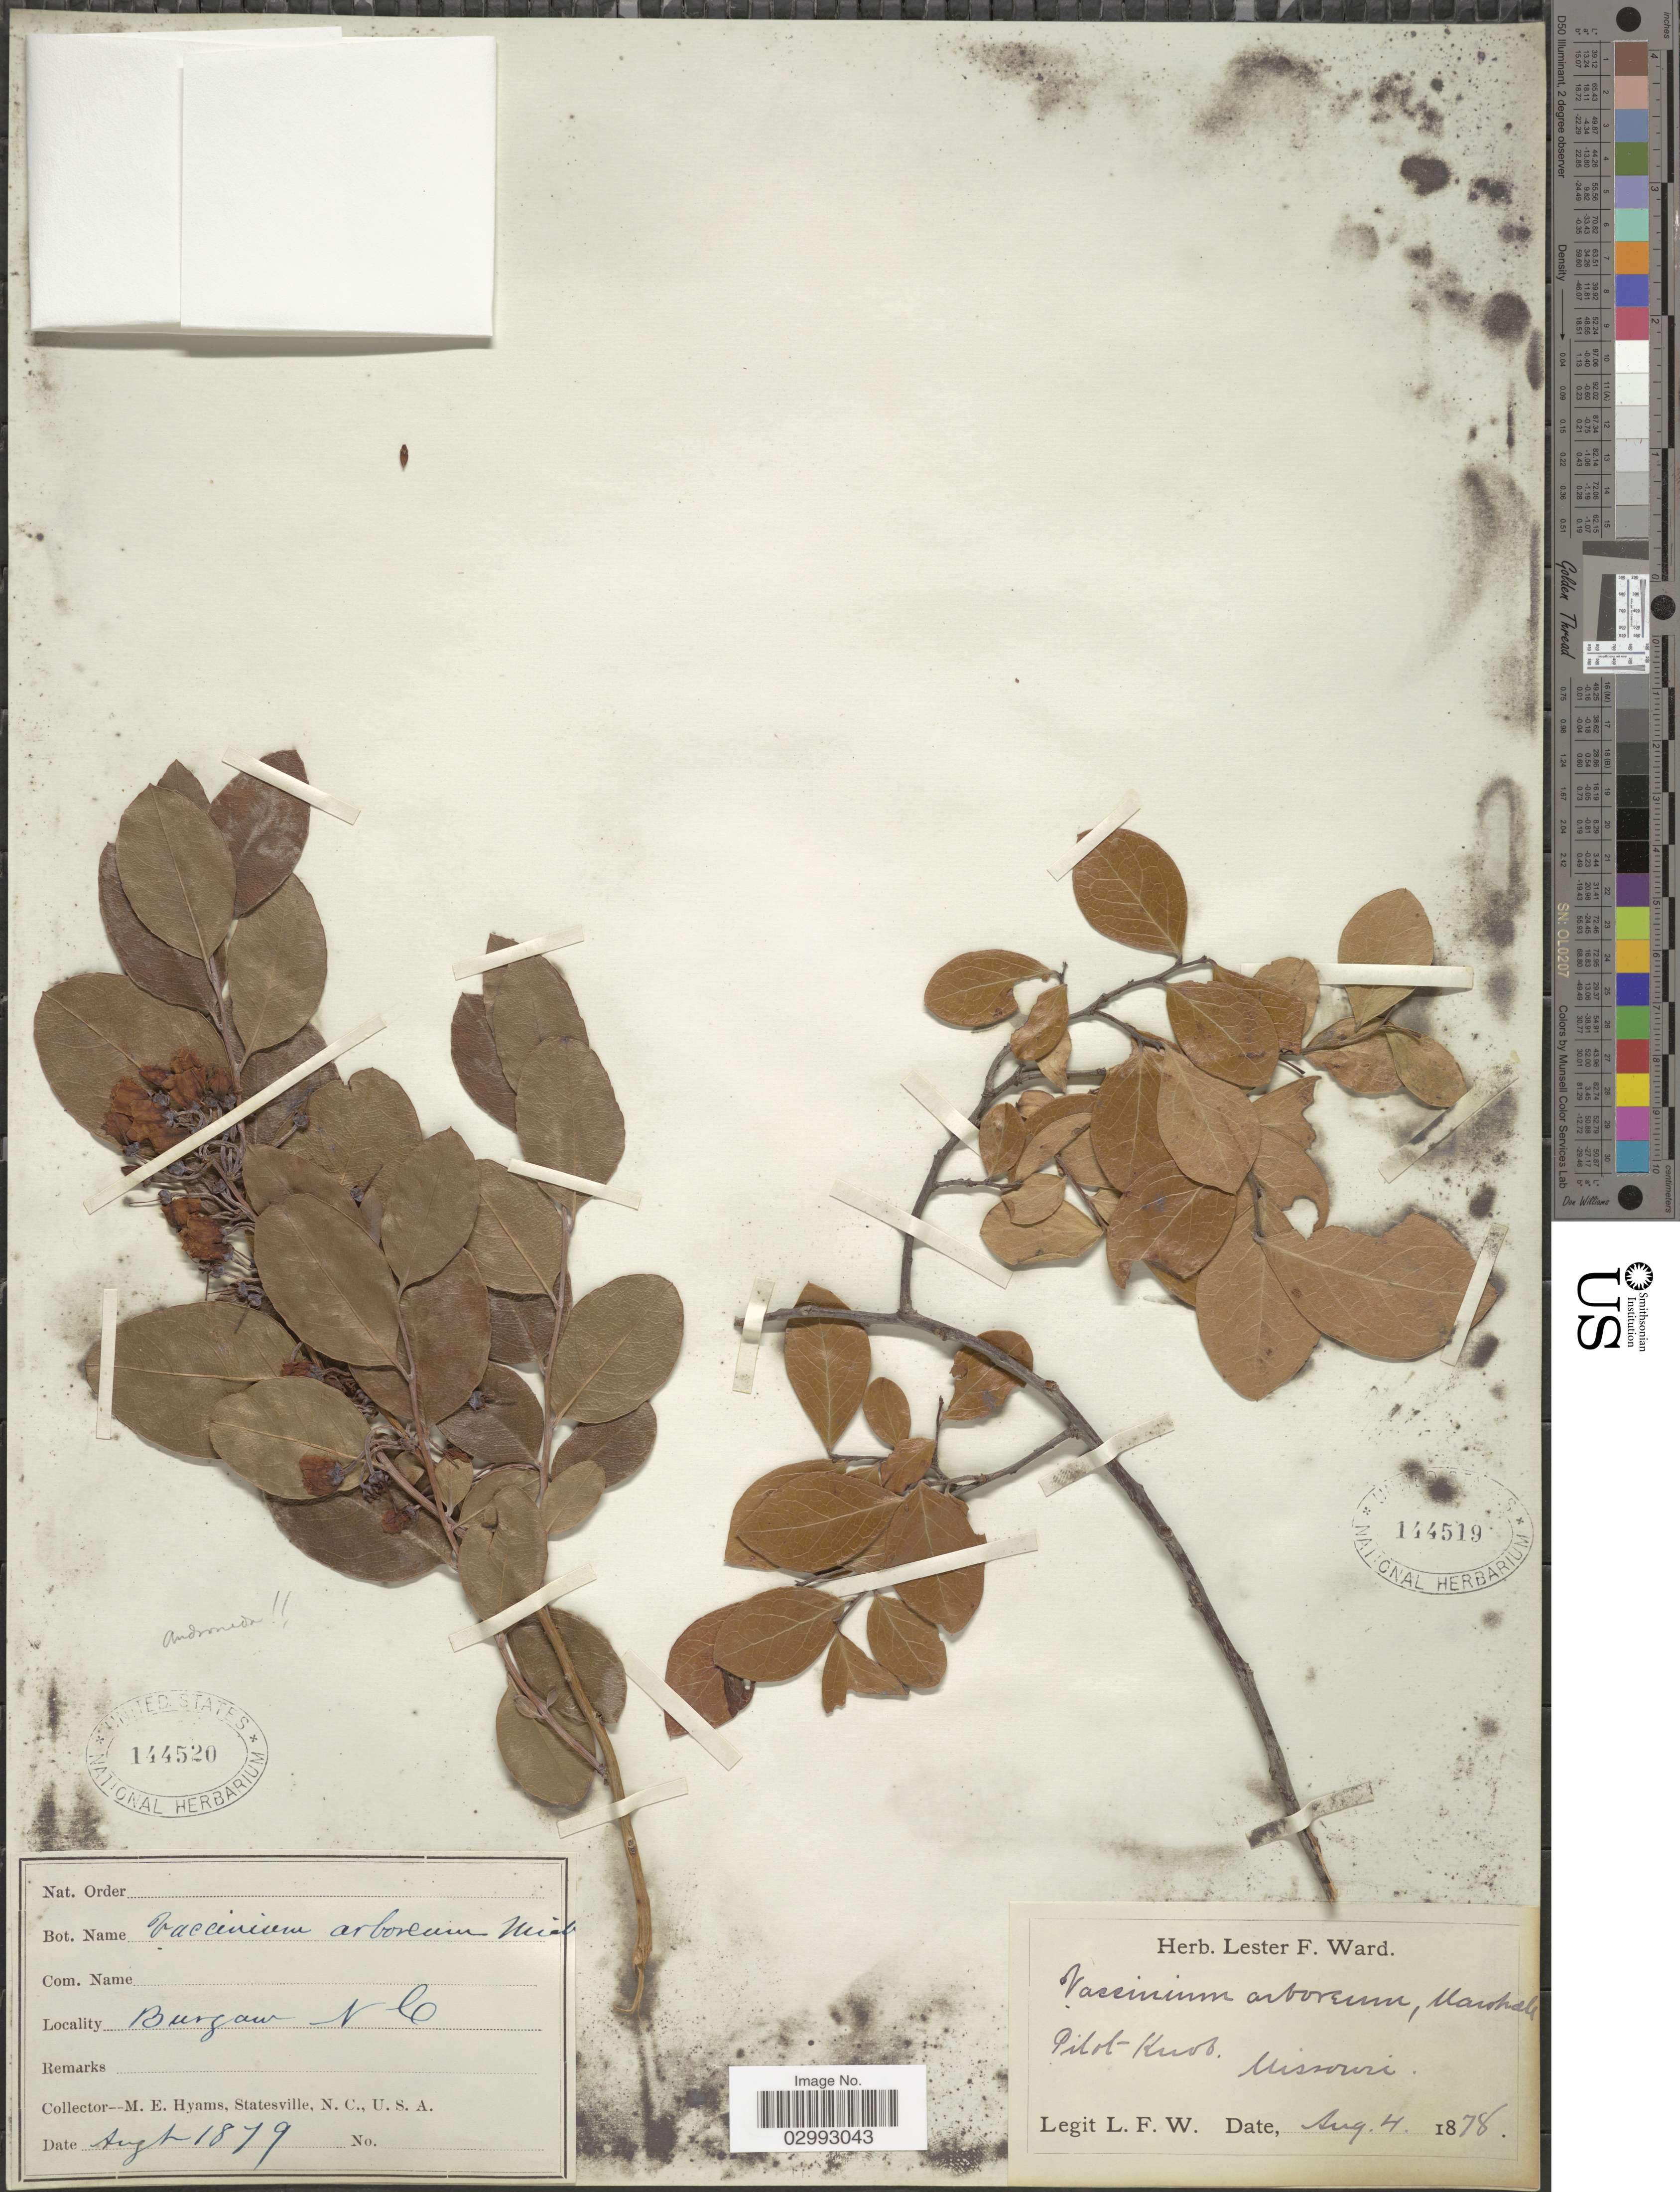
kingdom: Plantae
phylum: Tracheophyta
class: Magnoliopsida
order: Ericales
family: Ericaceae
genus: Batodendron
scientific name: Batodendron arboreum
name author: Nutt.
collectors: L. F. Ward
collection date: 1878-08-04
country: United States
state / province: Missouri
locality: Pilot Knob.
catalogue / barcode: US 144519